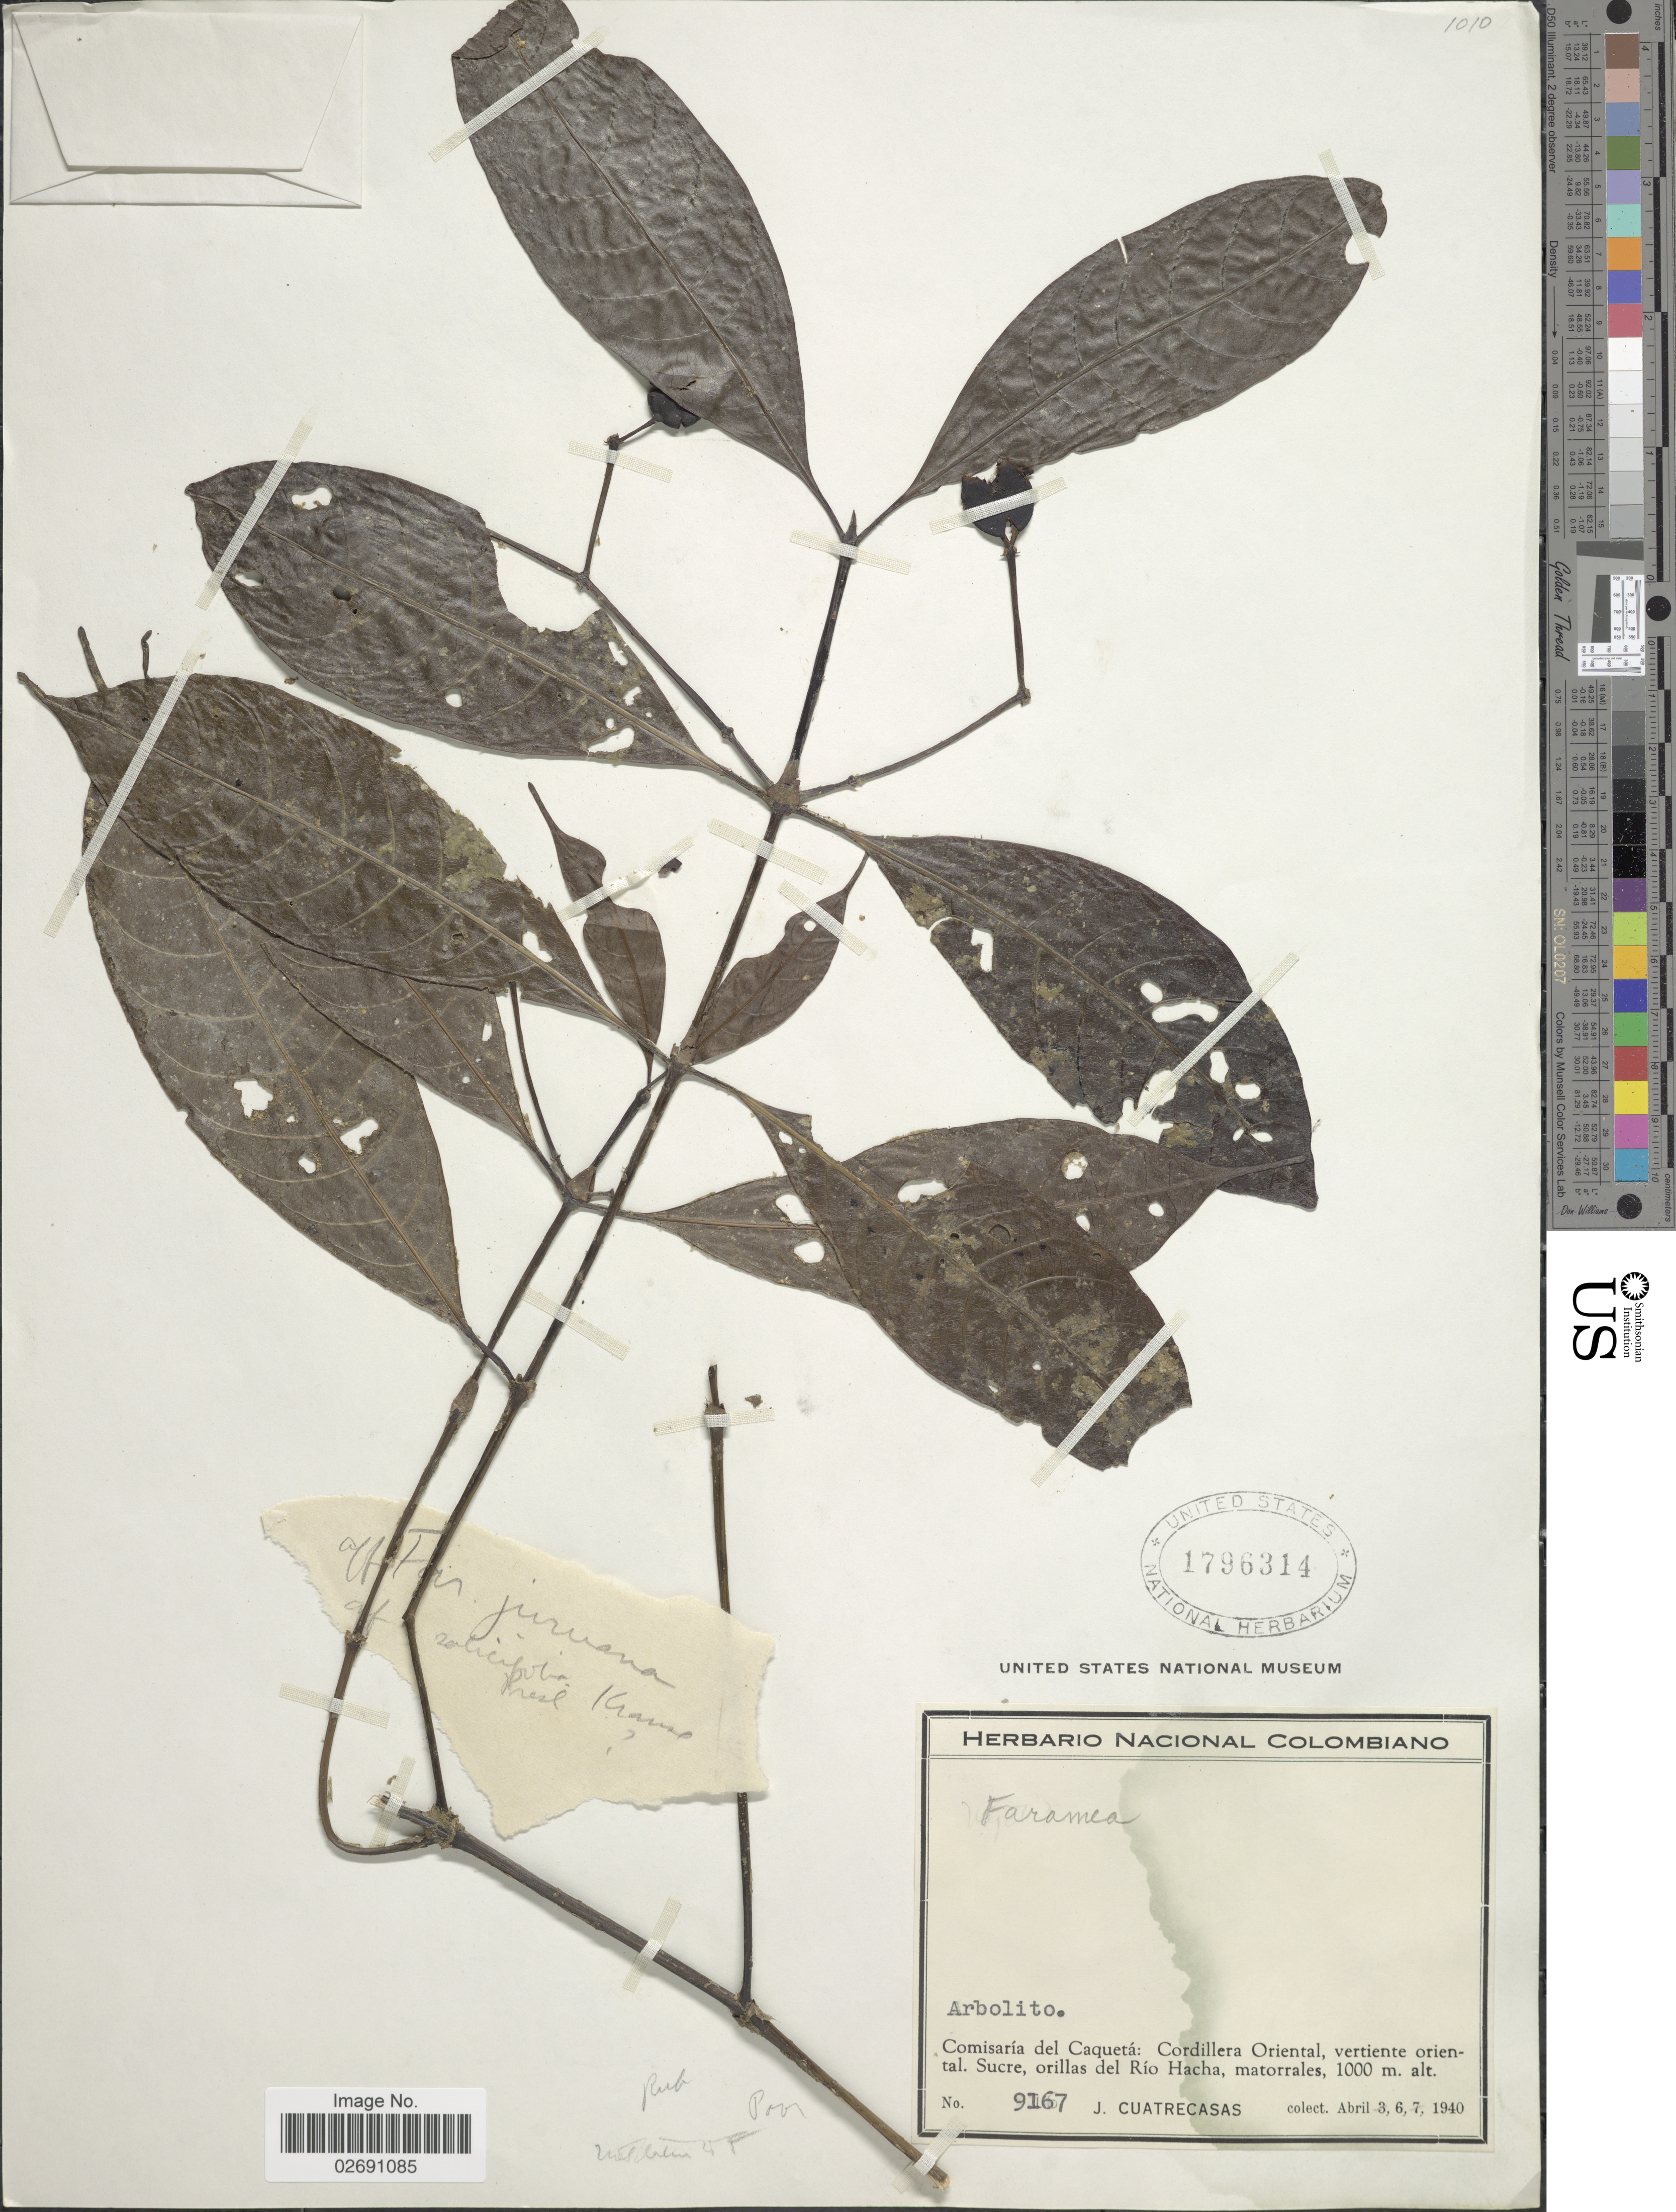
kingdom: Plantae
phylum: Tracheophyta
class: Magnoliopsida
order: Gentianales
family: Rubiaceae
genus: Faramea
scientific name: Faramea sp.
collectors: J. Cuatrecasas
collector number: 9167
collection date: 1940-04-06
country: Colombia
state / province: Caquetá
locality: Comisaria del Caqueta: Cordillera Oriental, vertiente oriental, Sucre, orillas del Rio Hacha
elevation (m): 1000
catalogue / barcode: US 1796314